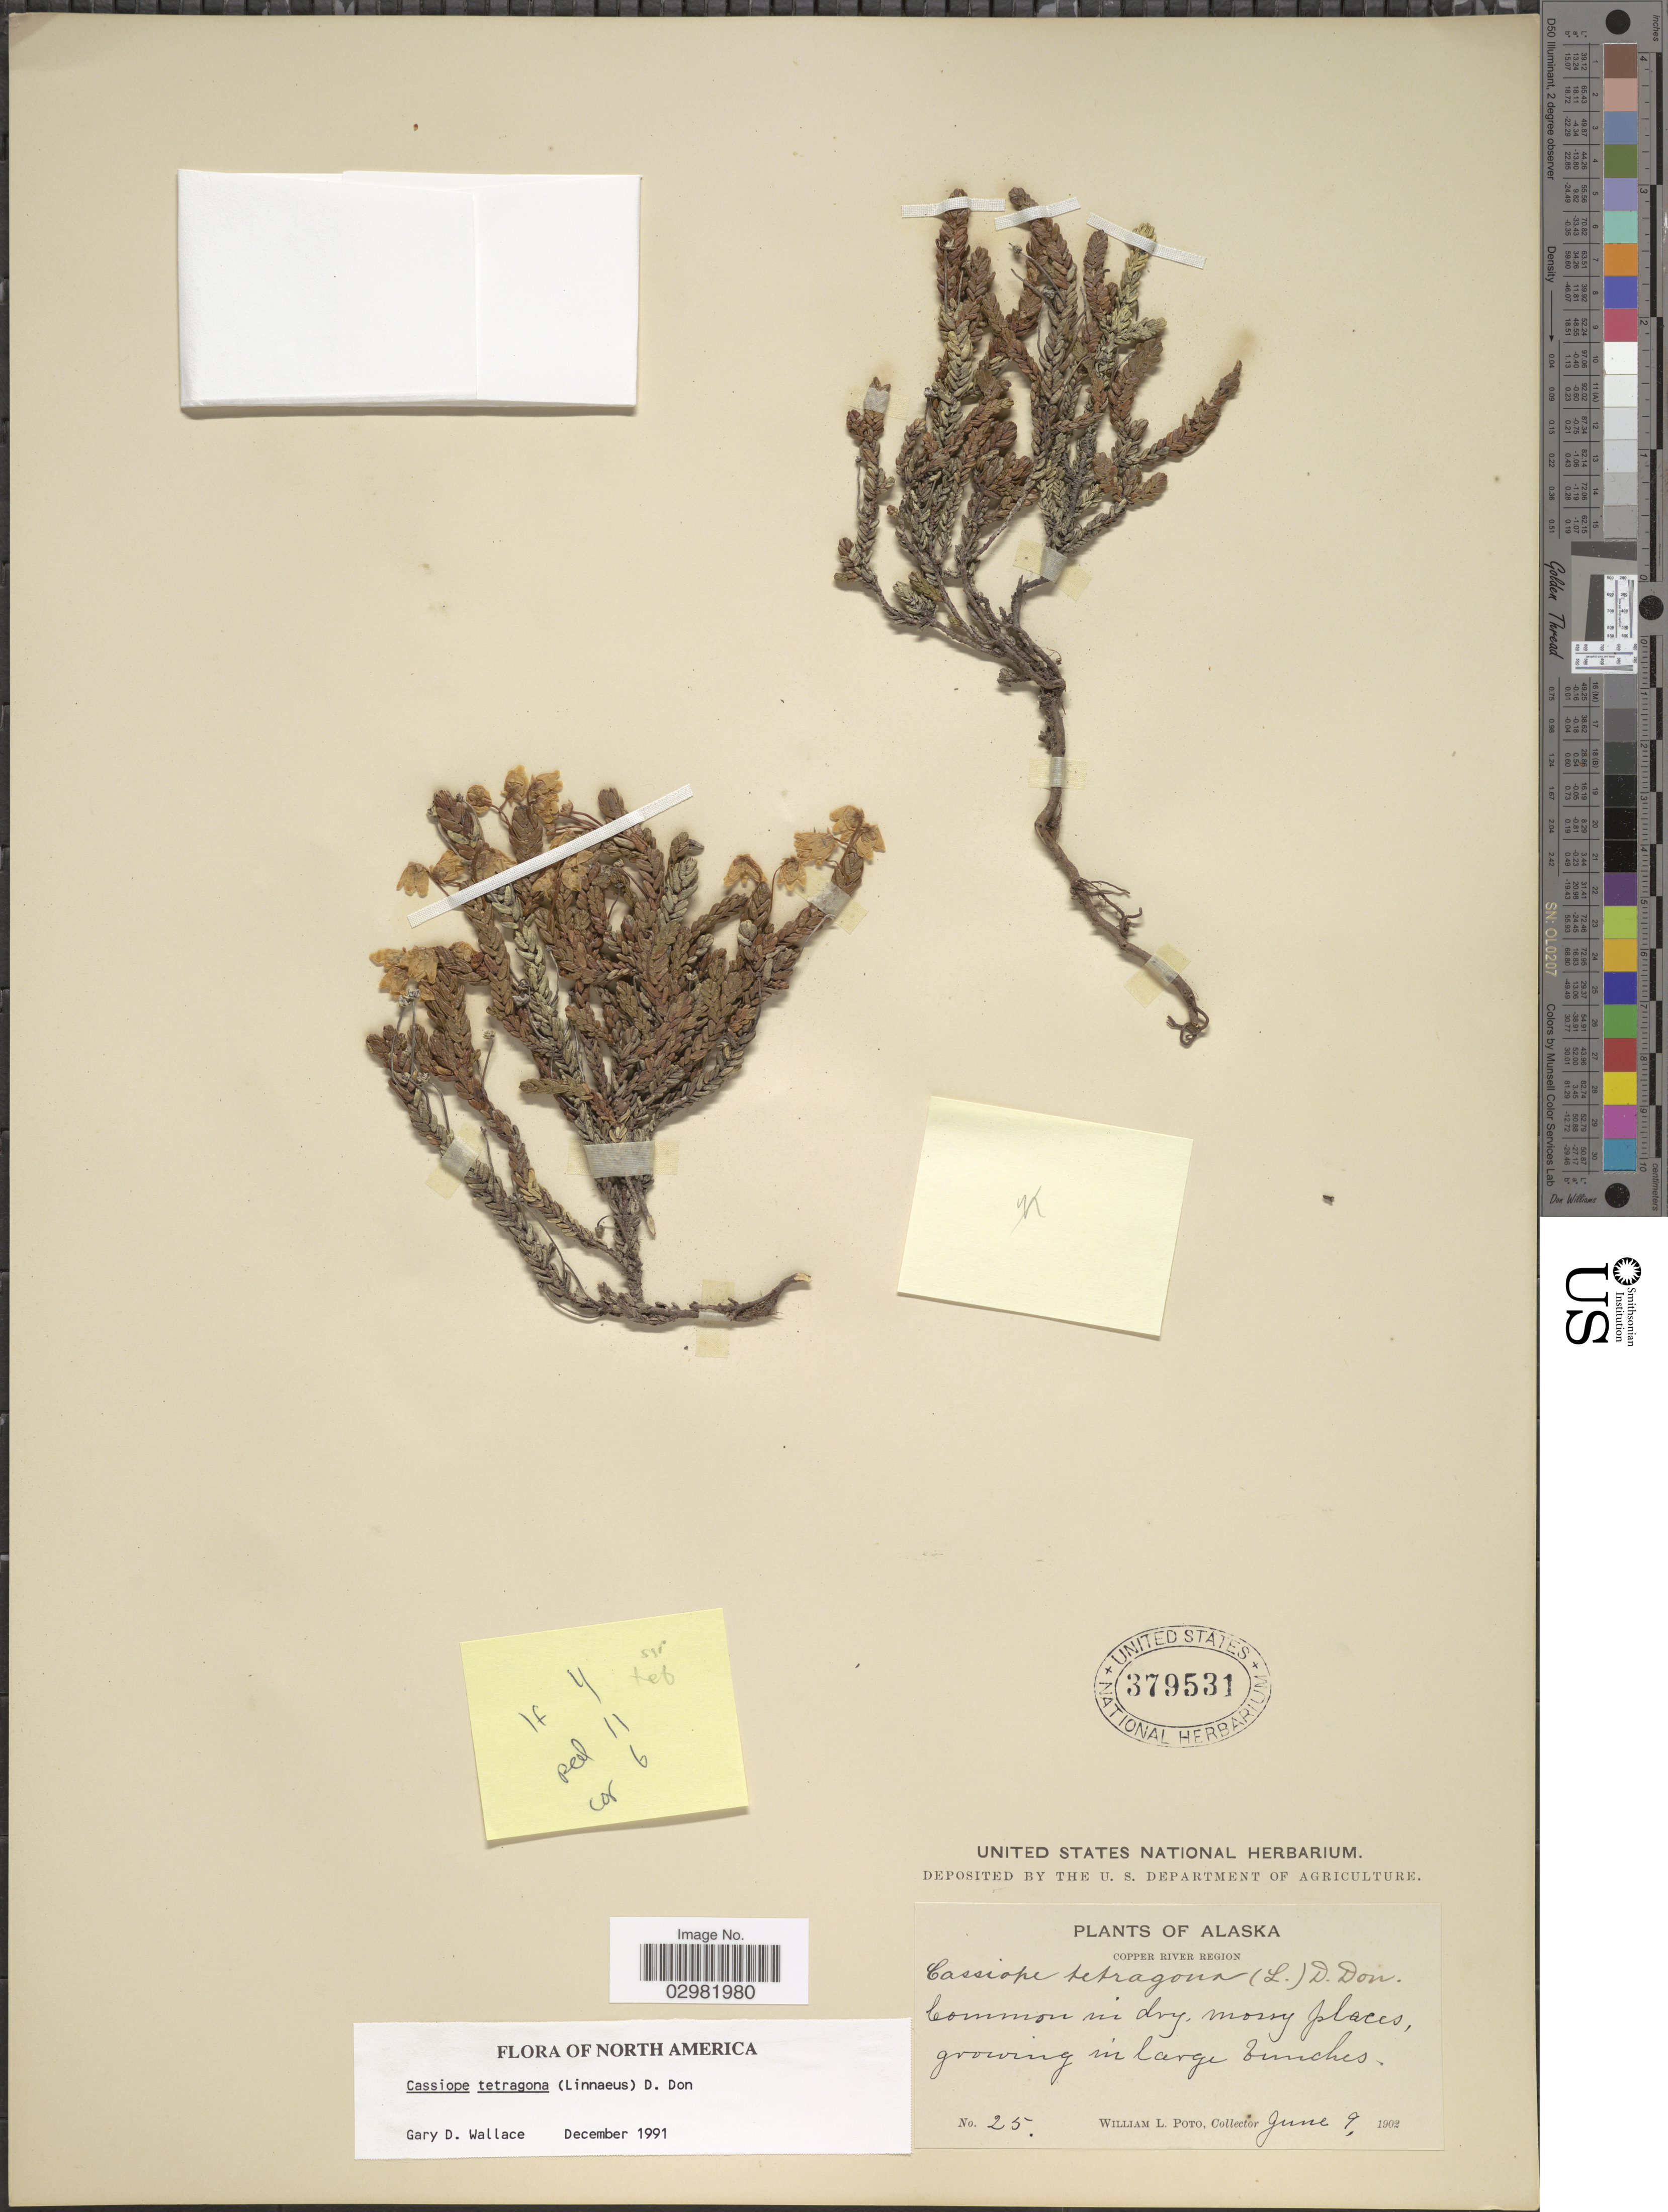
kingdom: Plantae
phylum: Tracheophyta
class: Magnoliopsida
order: Ericales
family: Ericaceae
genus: Cassiope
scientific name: Cassiope tetragona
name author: (L.) D. Don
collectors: W. Poto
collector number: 25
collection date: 1902-06-09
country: United States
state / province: Alaska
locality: Copper River Region.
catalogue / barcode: US 379531